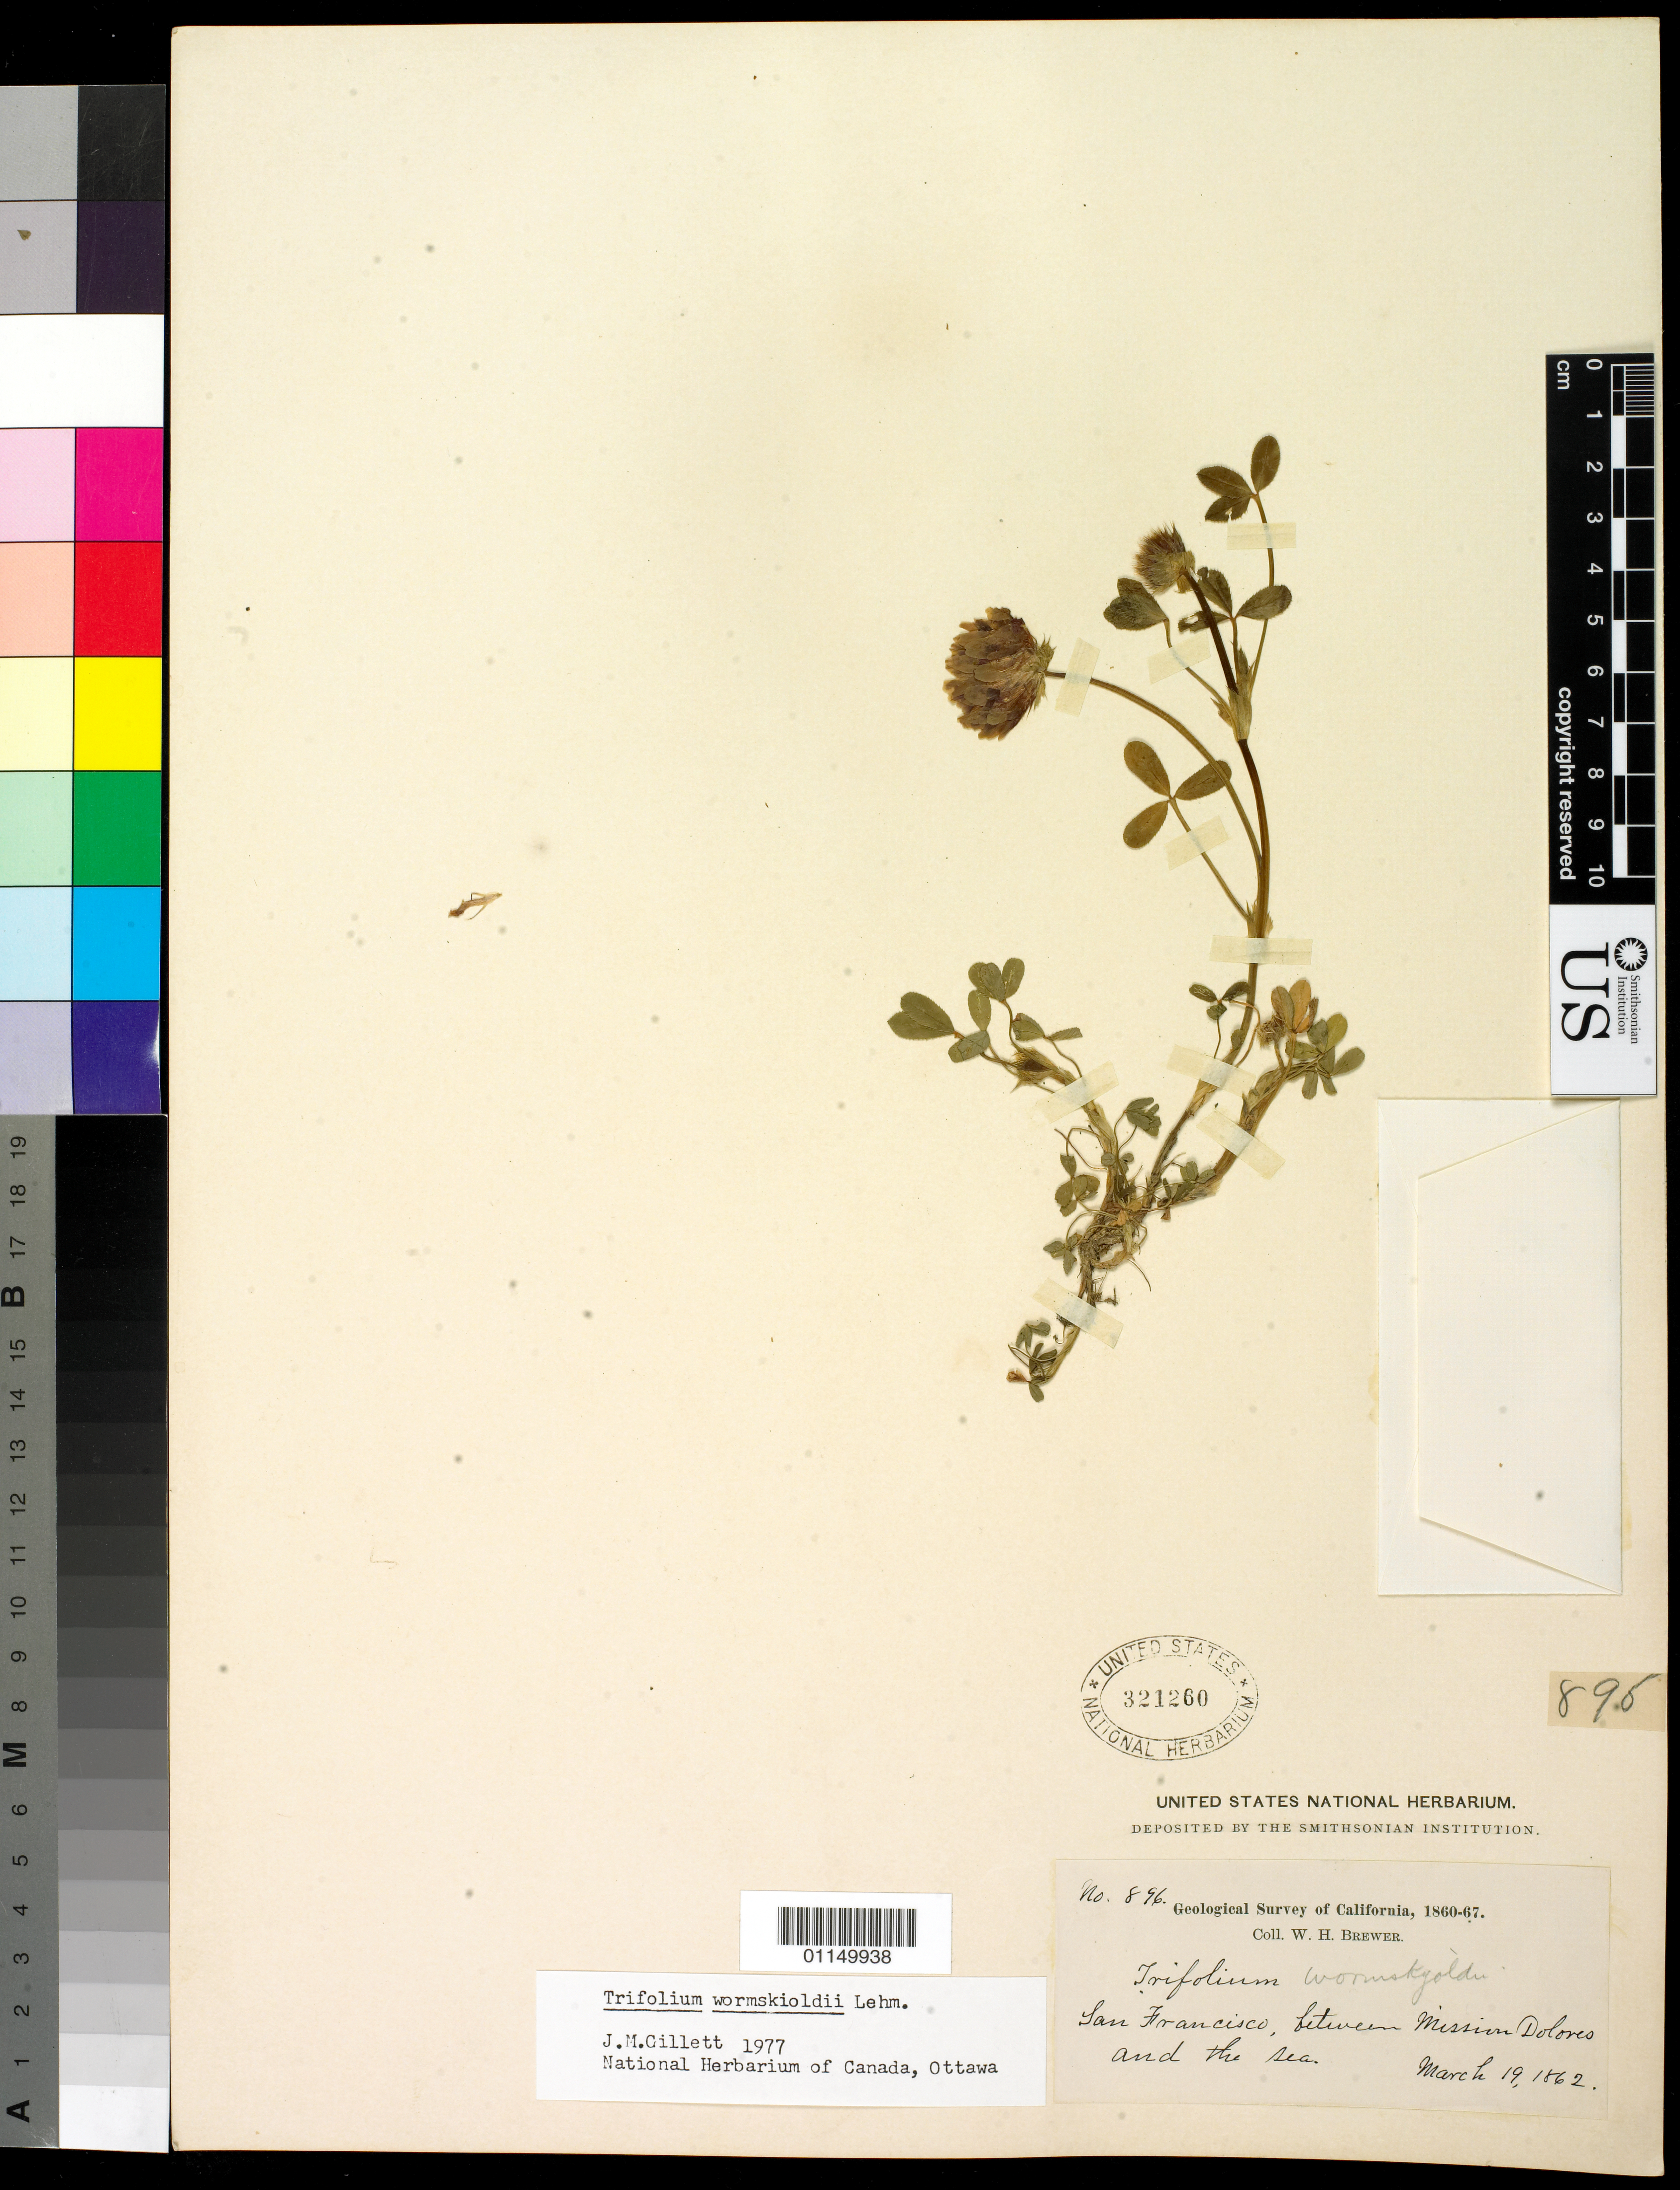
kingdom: Plantae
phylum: Tracheophyta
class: Magnoliopsida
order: Fabales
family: Fabaceae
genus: Trifolium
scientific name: Trifolium wormskioldii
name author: Lehm.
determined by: Gillett, J. M.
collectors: W. H. Brewer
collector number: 896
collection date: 1862-03-28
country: United States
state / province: California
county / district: Marin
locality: Summit of Mount Tamalpais.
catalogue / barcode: US 321260